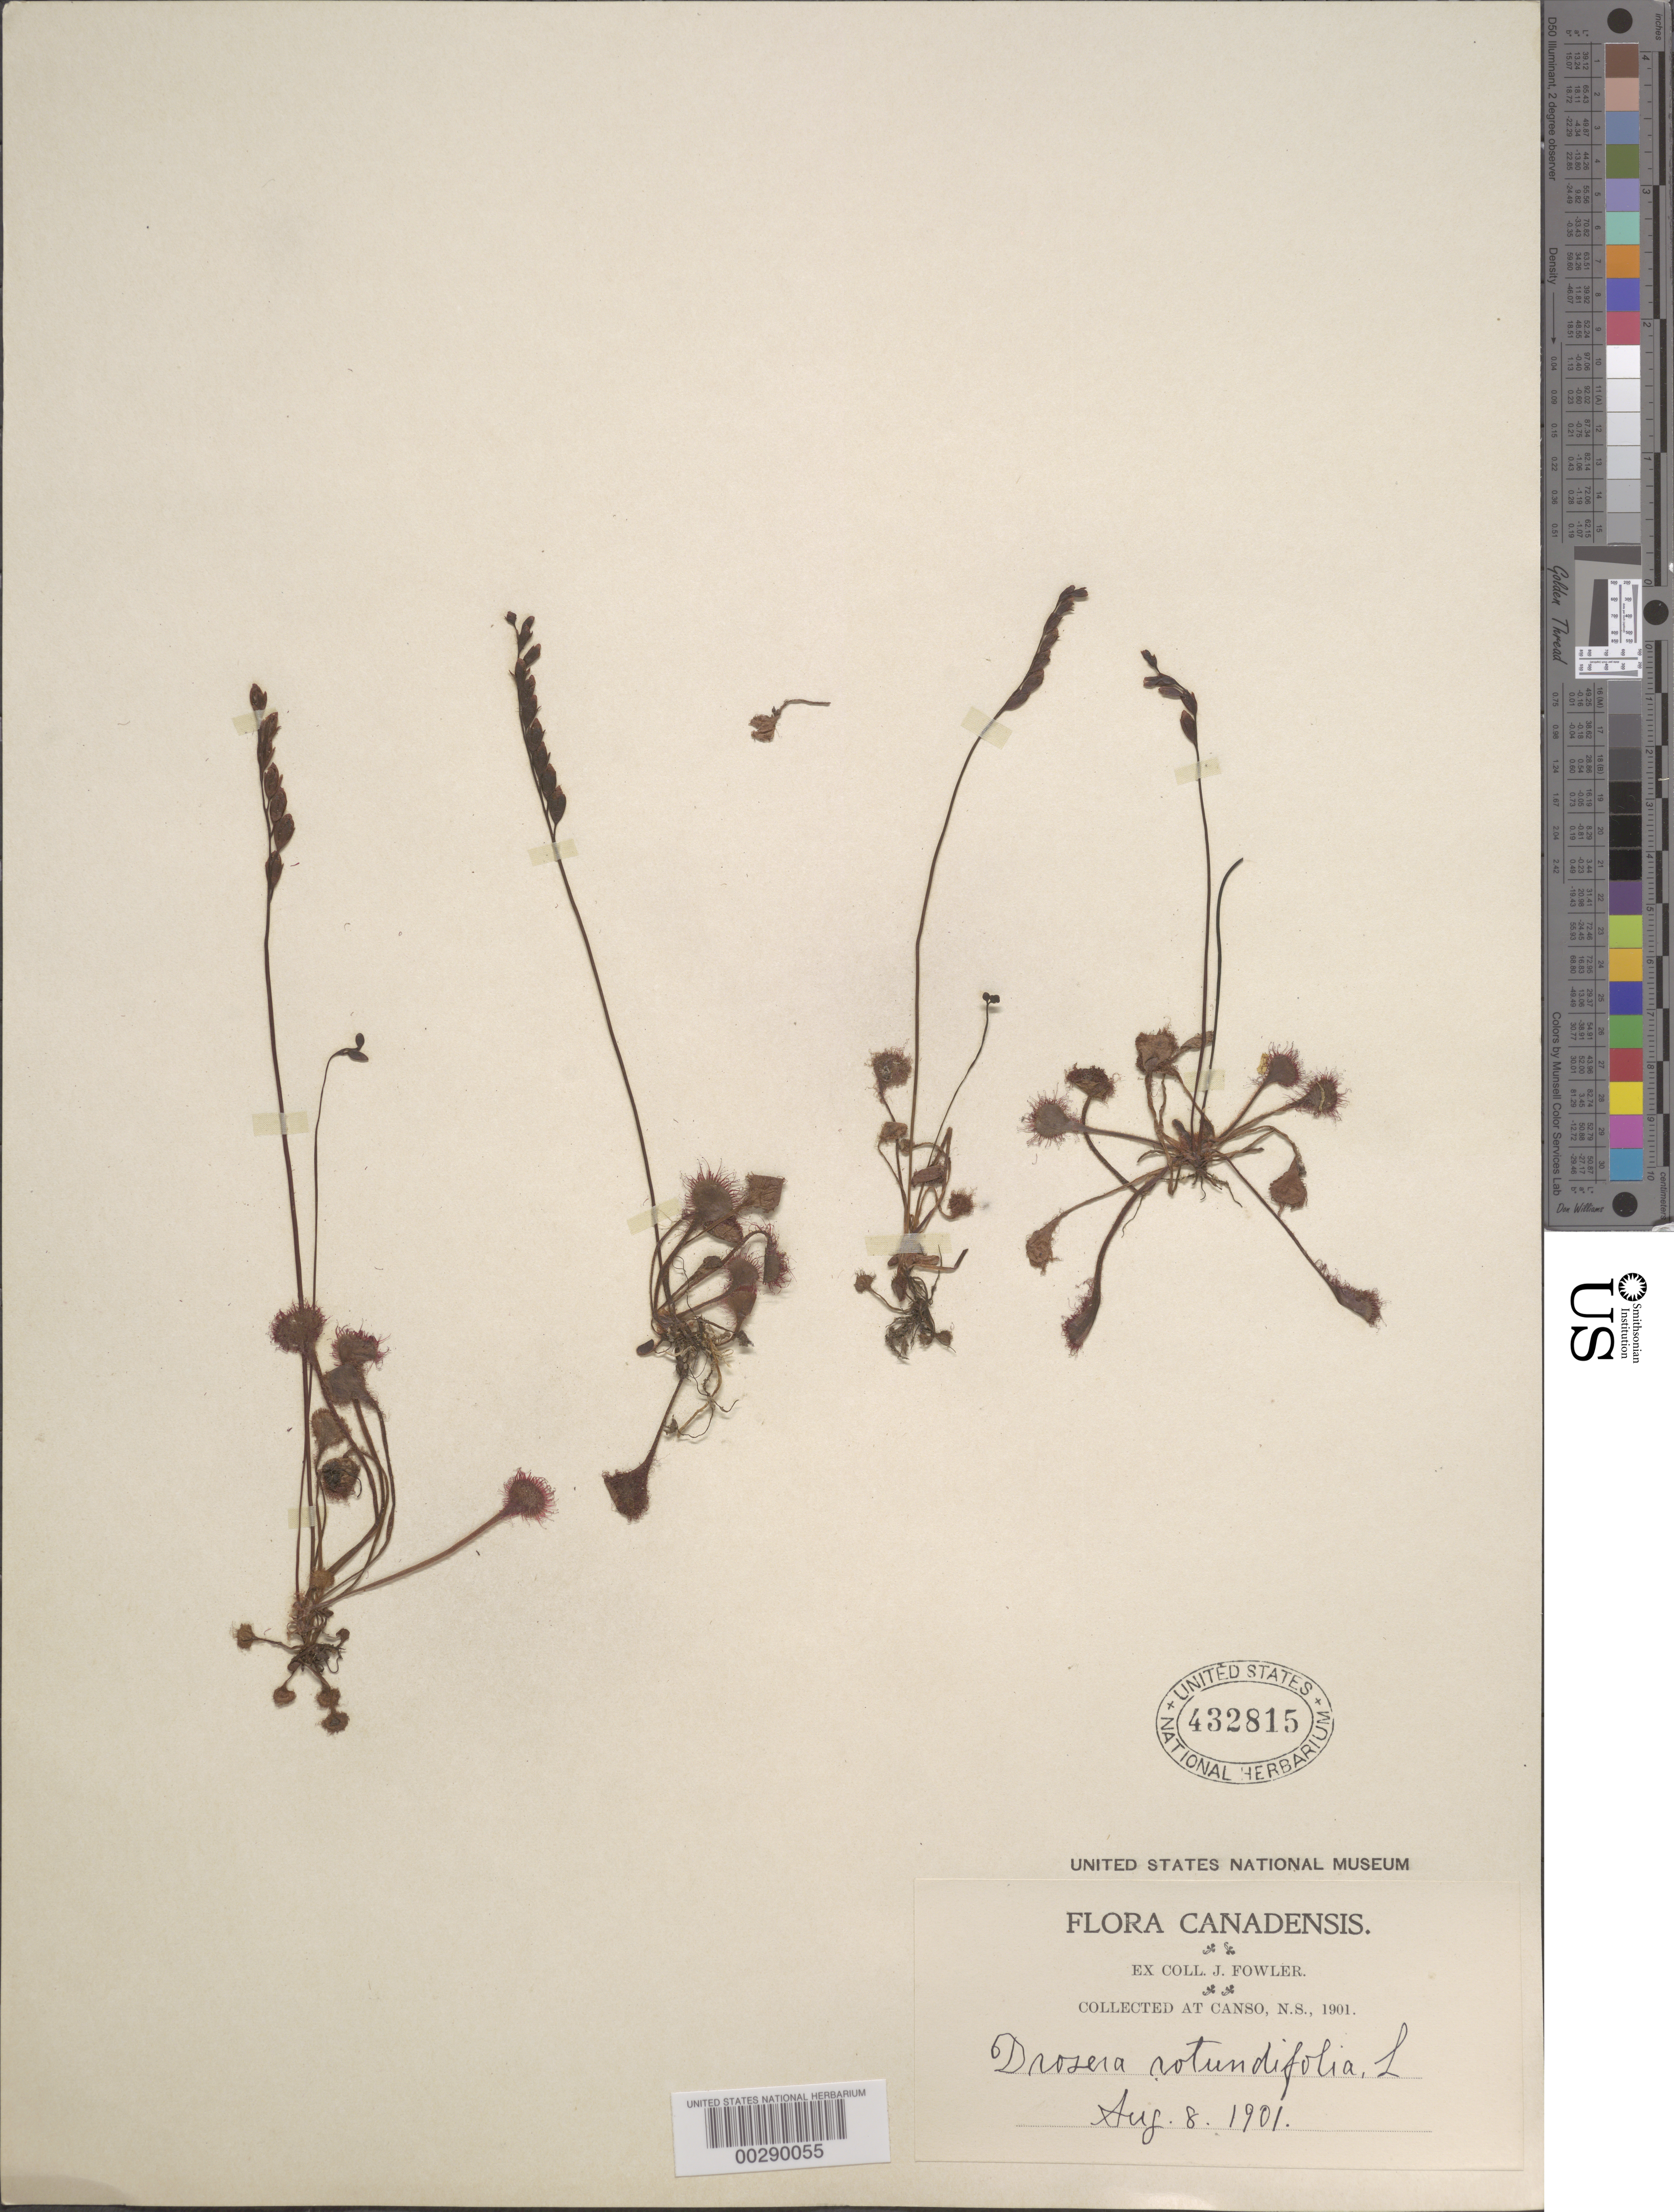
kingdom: Plantae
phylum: Tracheophyta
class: Magnoliopsida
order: Caryophyllales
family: Droseraceae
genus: Drosera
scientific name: Drosera rotundifolia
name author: L.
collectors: J. P. Fowler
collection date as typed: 08 Aug 1901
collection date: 1901-08-08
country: Canada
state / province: Nova Scotia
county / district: Guysborough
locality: Canso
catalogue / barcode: US 432815